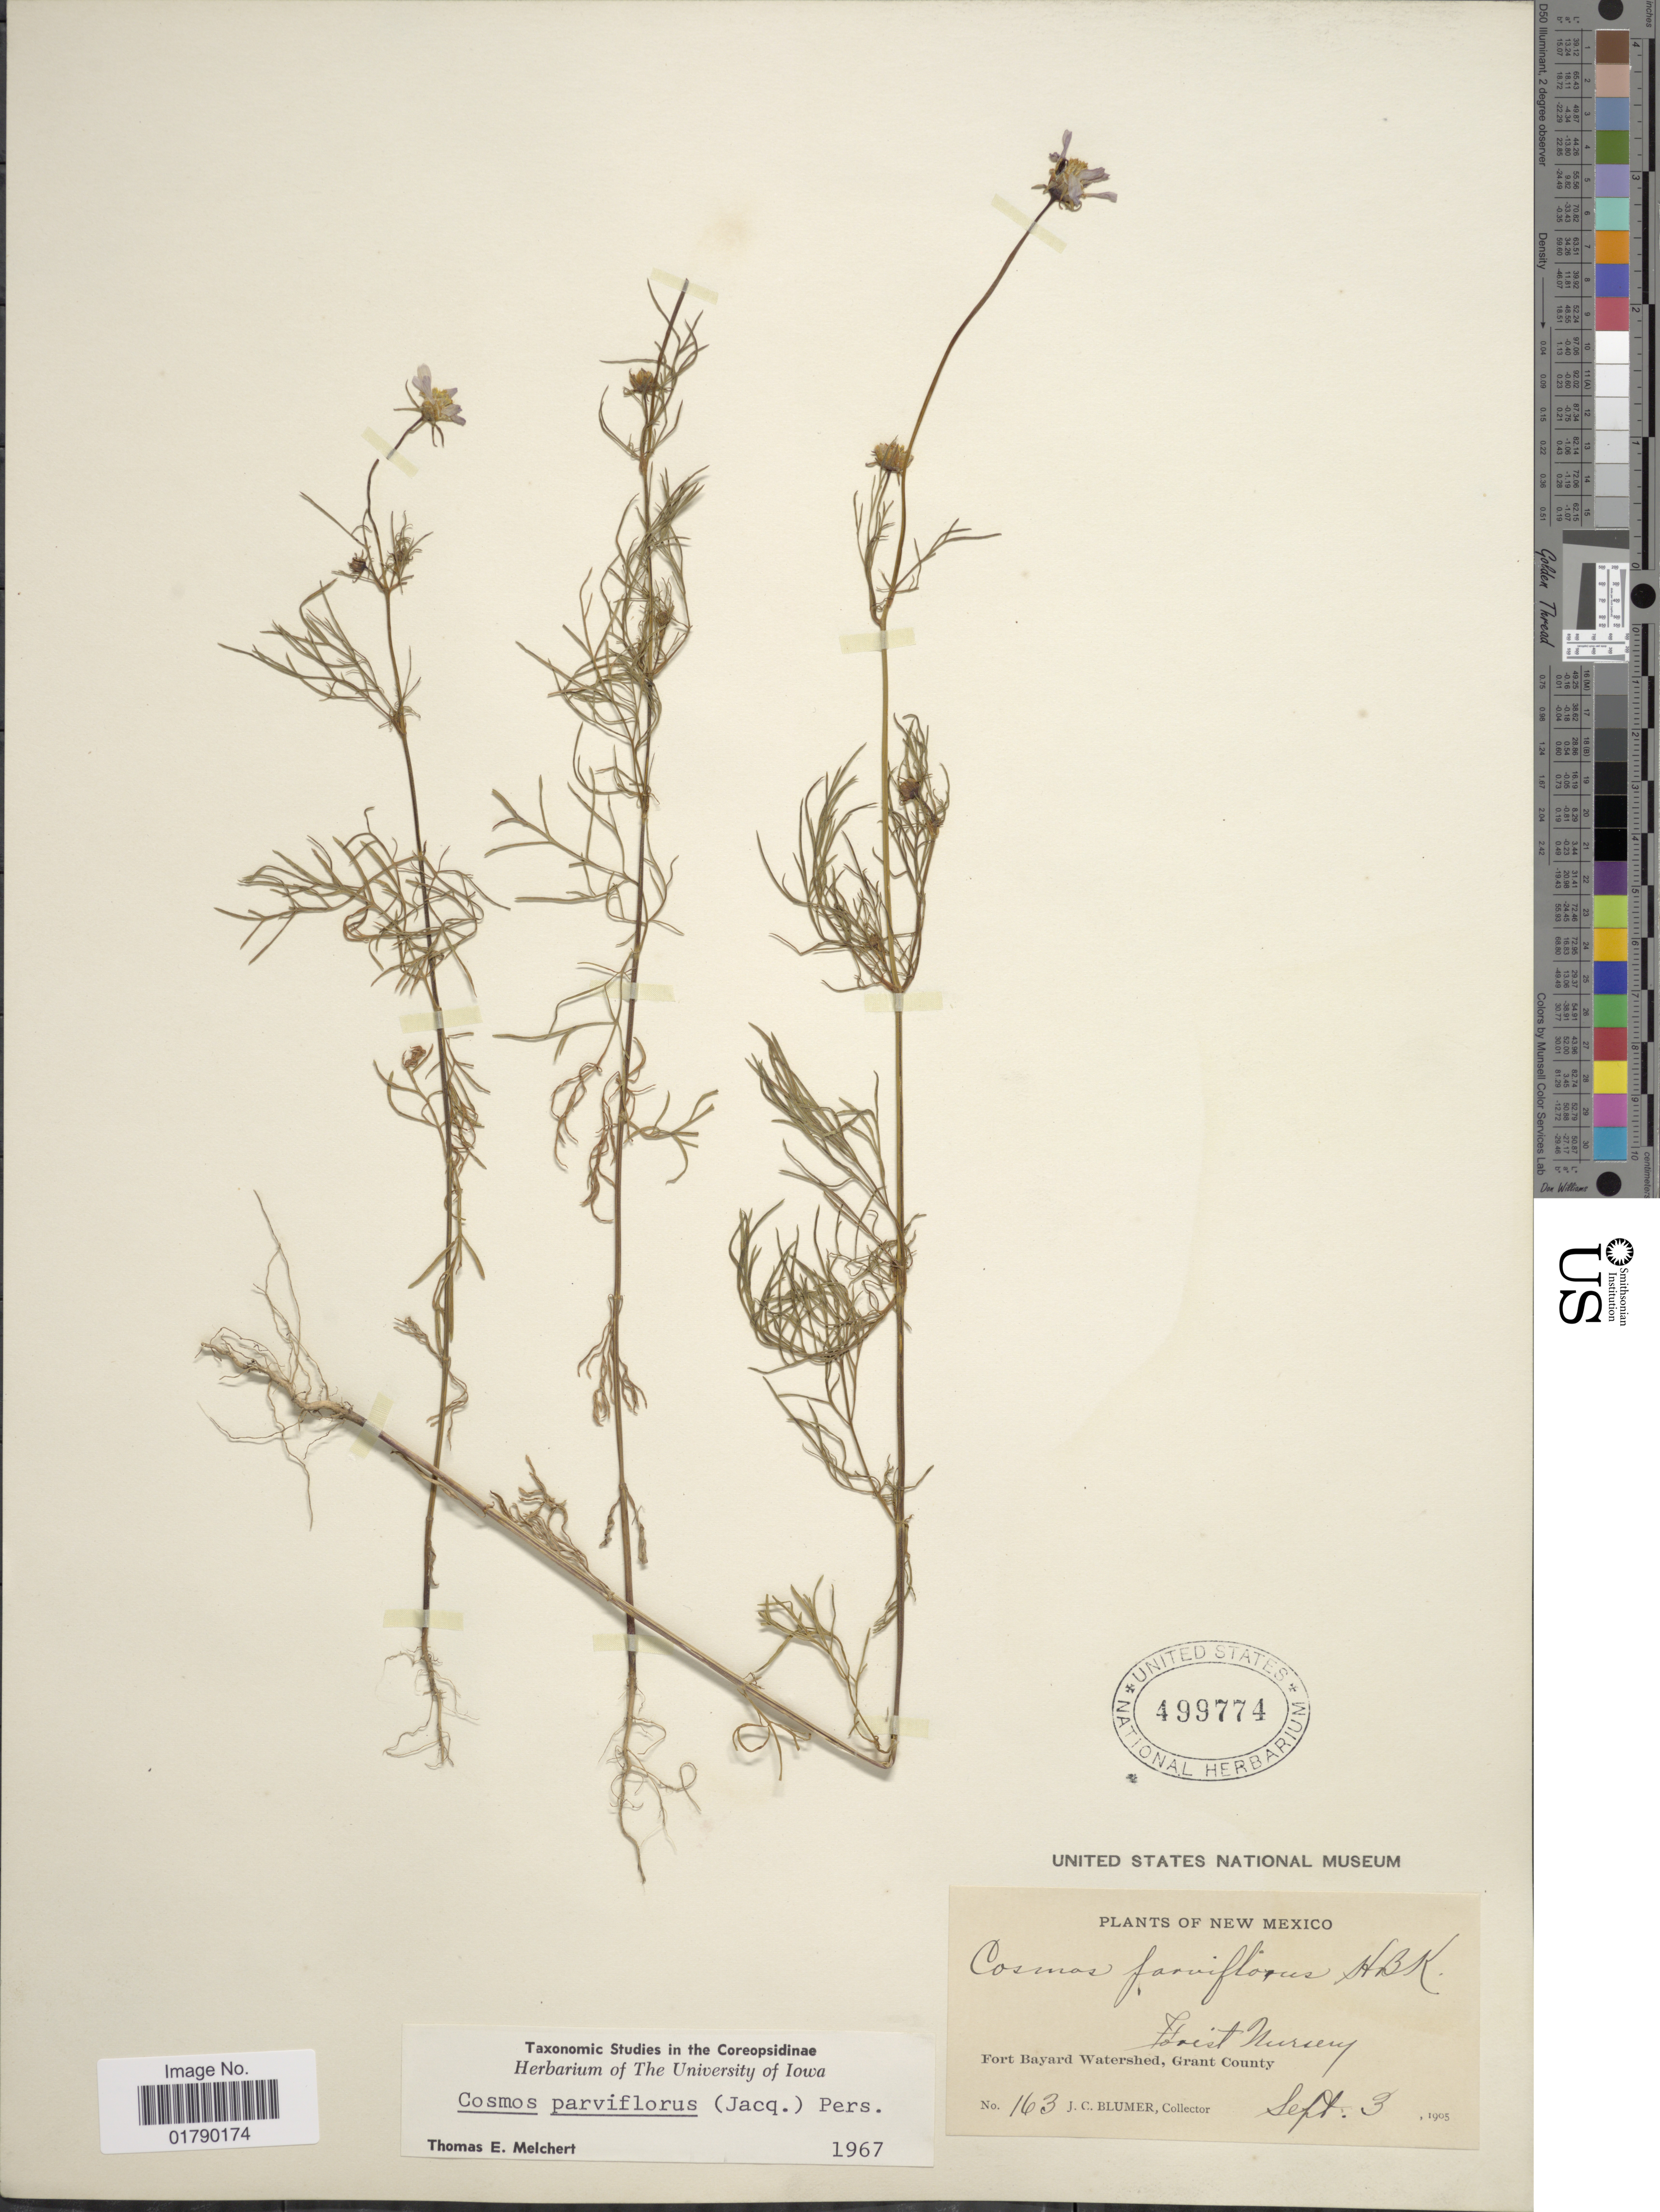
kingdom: Plantae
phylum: Tracheophyta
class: Magnoliopsida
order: Asterales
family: Asteraceae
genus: Cosmos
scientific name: Cosmos parviflorus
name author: (Jacq.) Pers.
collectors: J. C. Blumer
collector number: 163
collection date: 1905-09-03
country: United States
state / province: New Mexico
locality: Forest Nursery, Fort Bayard Watershed, Grant County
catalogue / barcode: US 499774